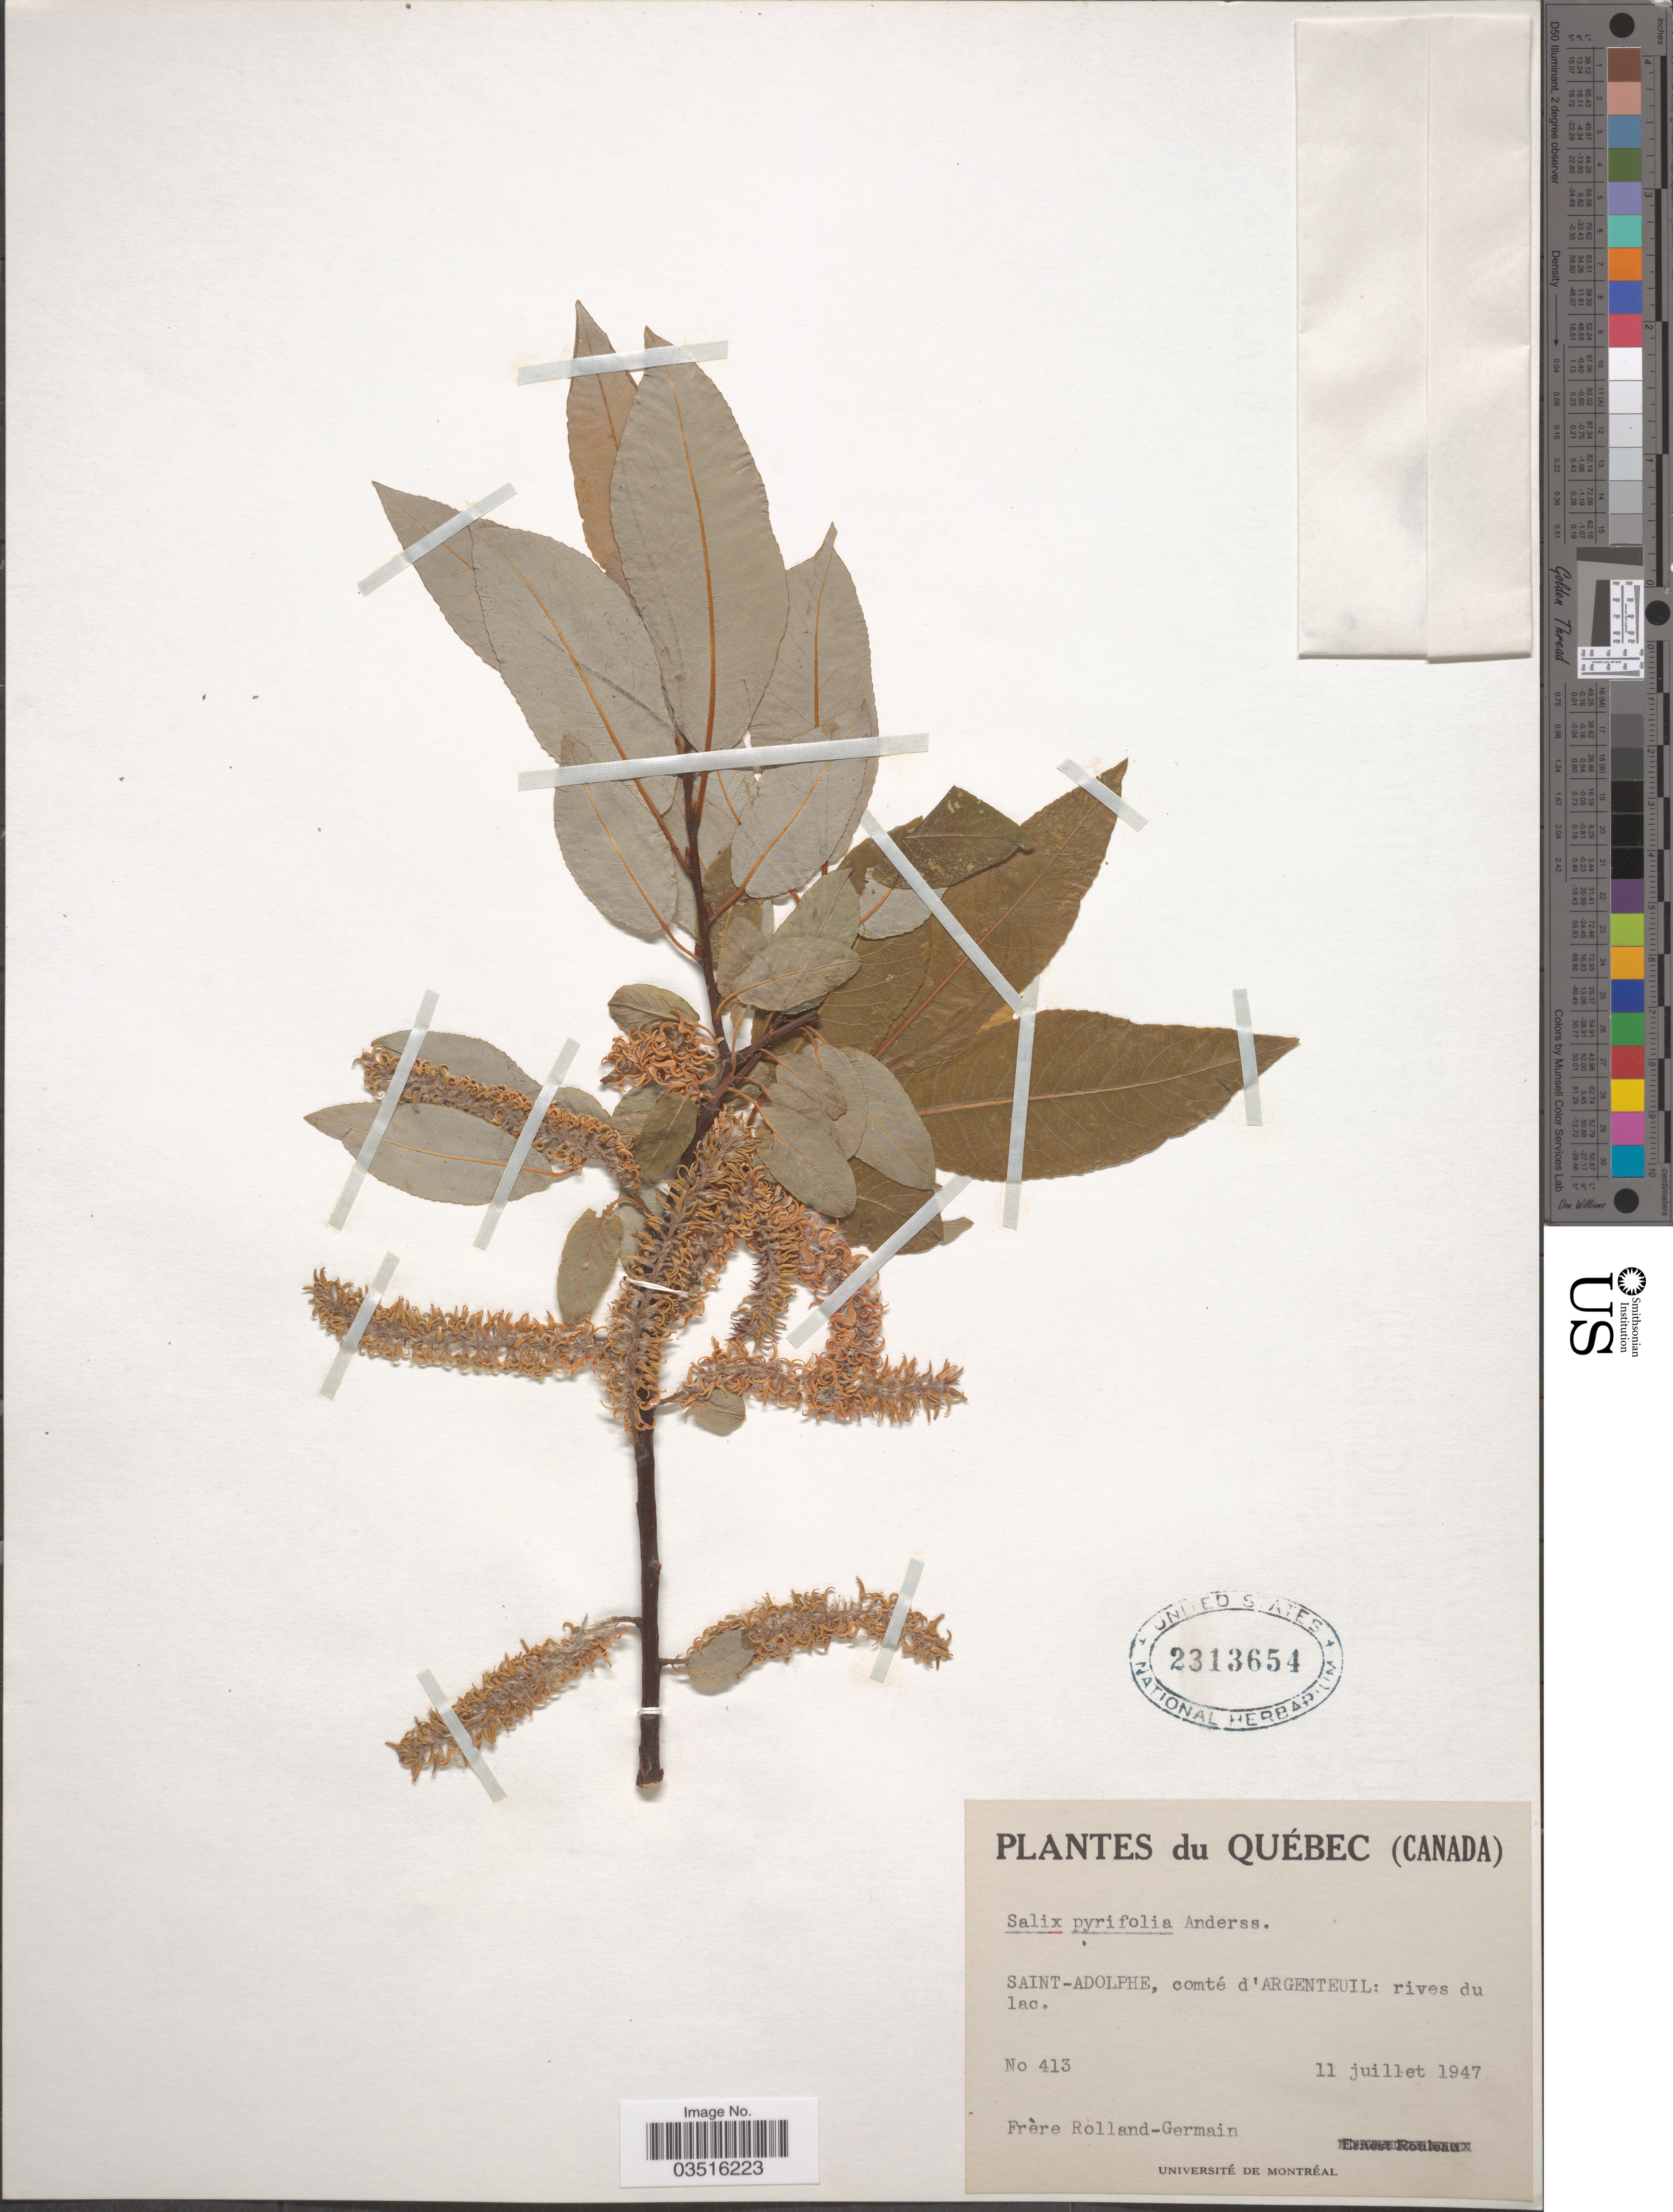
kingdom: Plantae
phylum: Tracheophyta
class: Magnoliopsida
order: Malpighiales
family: Salicaceae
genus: Salix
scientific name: Salix pyrifolia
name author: Ledeb.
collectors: Rolland-Germain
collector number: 413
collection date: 1947-07-11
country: Canada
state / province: Quebec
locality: Saint-Adolphe, comté d'Argenteuil: rives du lac.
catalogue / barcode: US 2313654